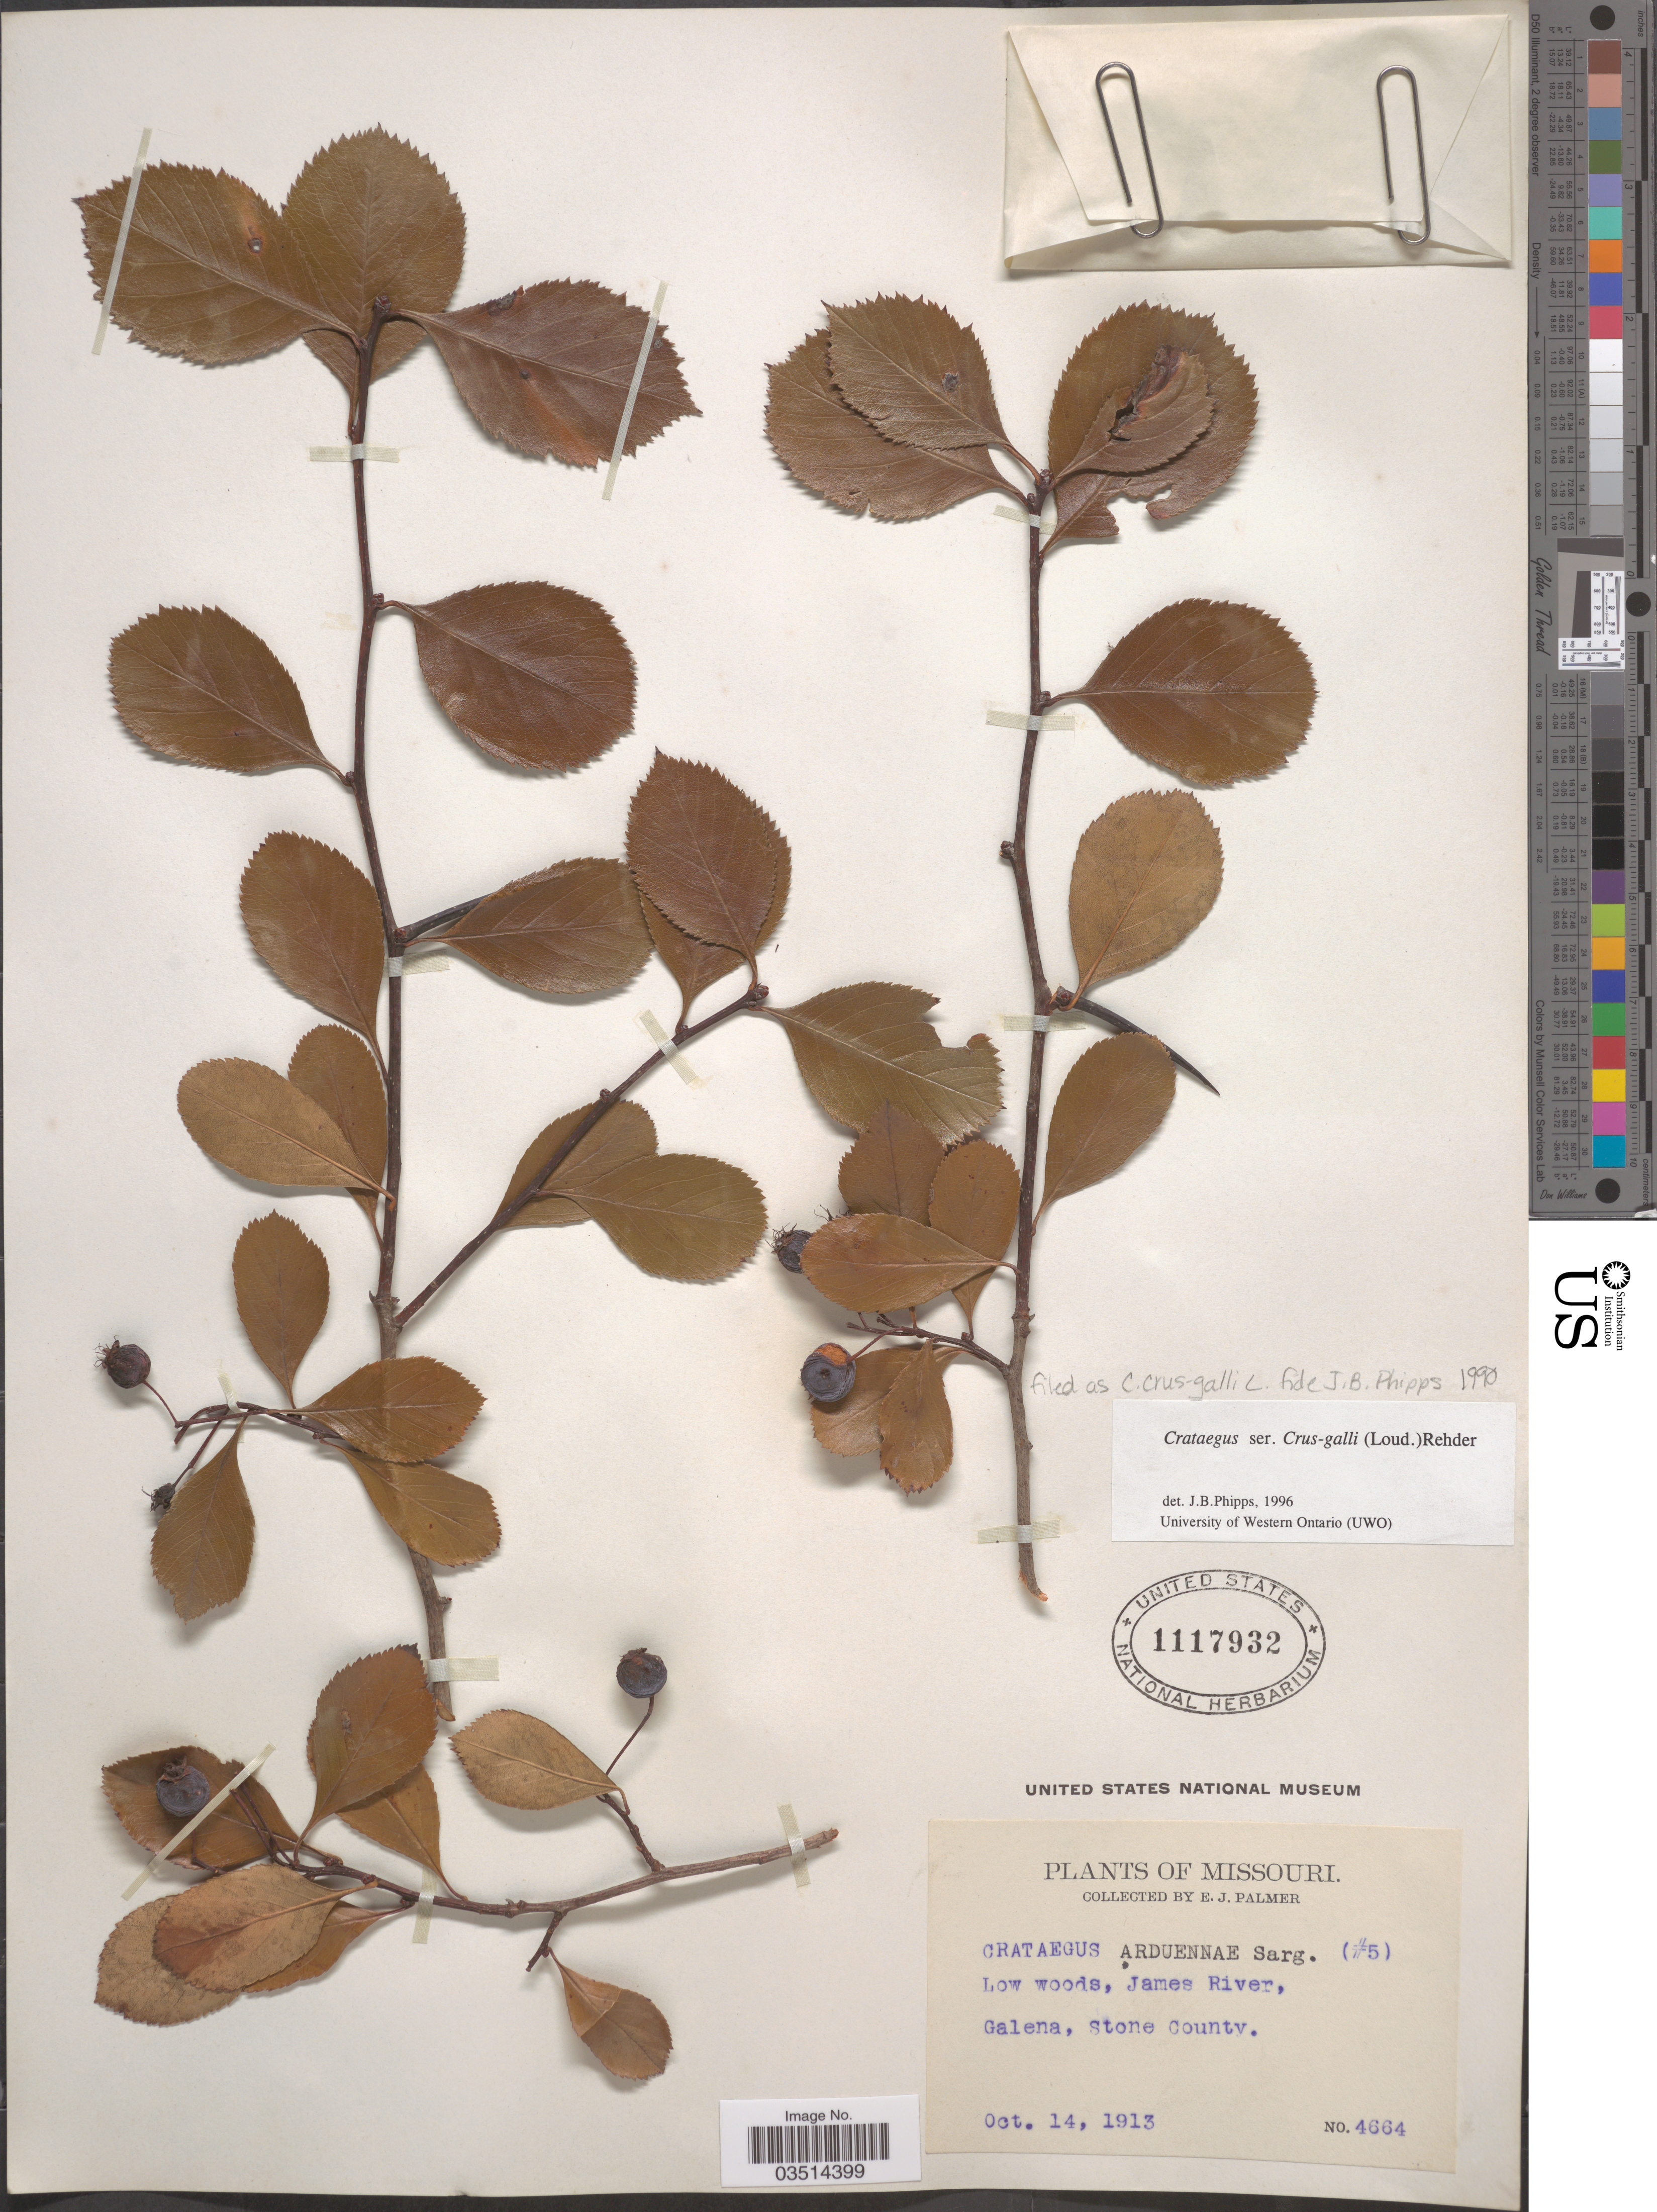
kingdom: Plantae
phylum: Tracheophyta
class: Magnoliopsida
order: Rosales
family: Rosaceae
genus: Crataegus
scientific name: Crataegus crus-galli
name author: L.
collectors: E. J. Palmer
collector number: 4664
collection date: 1913-10-14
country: United States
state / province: Missouri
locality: Low woods, James River, Galena, Stone County.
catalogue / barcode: US 1117932